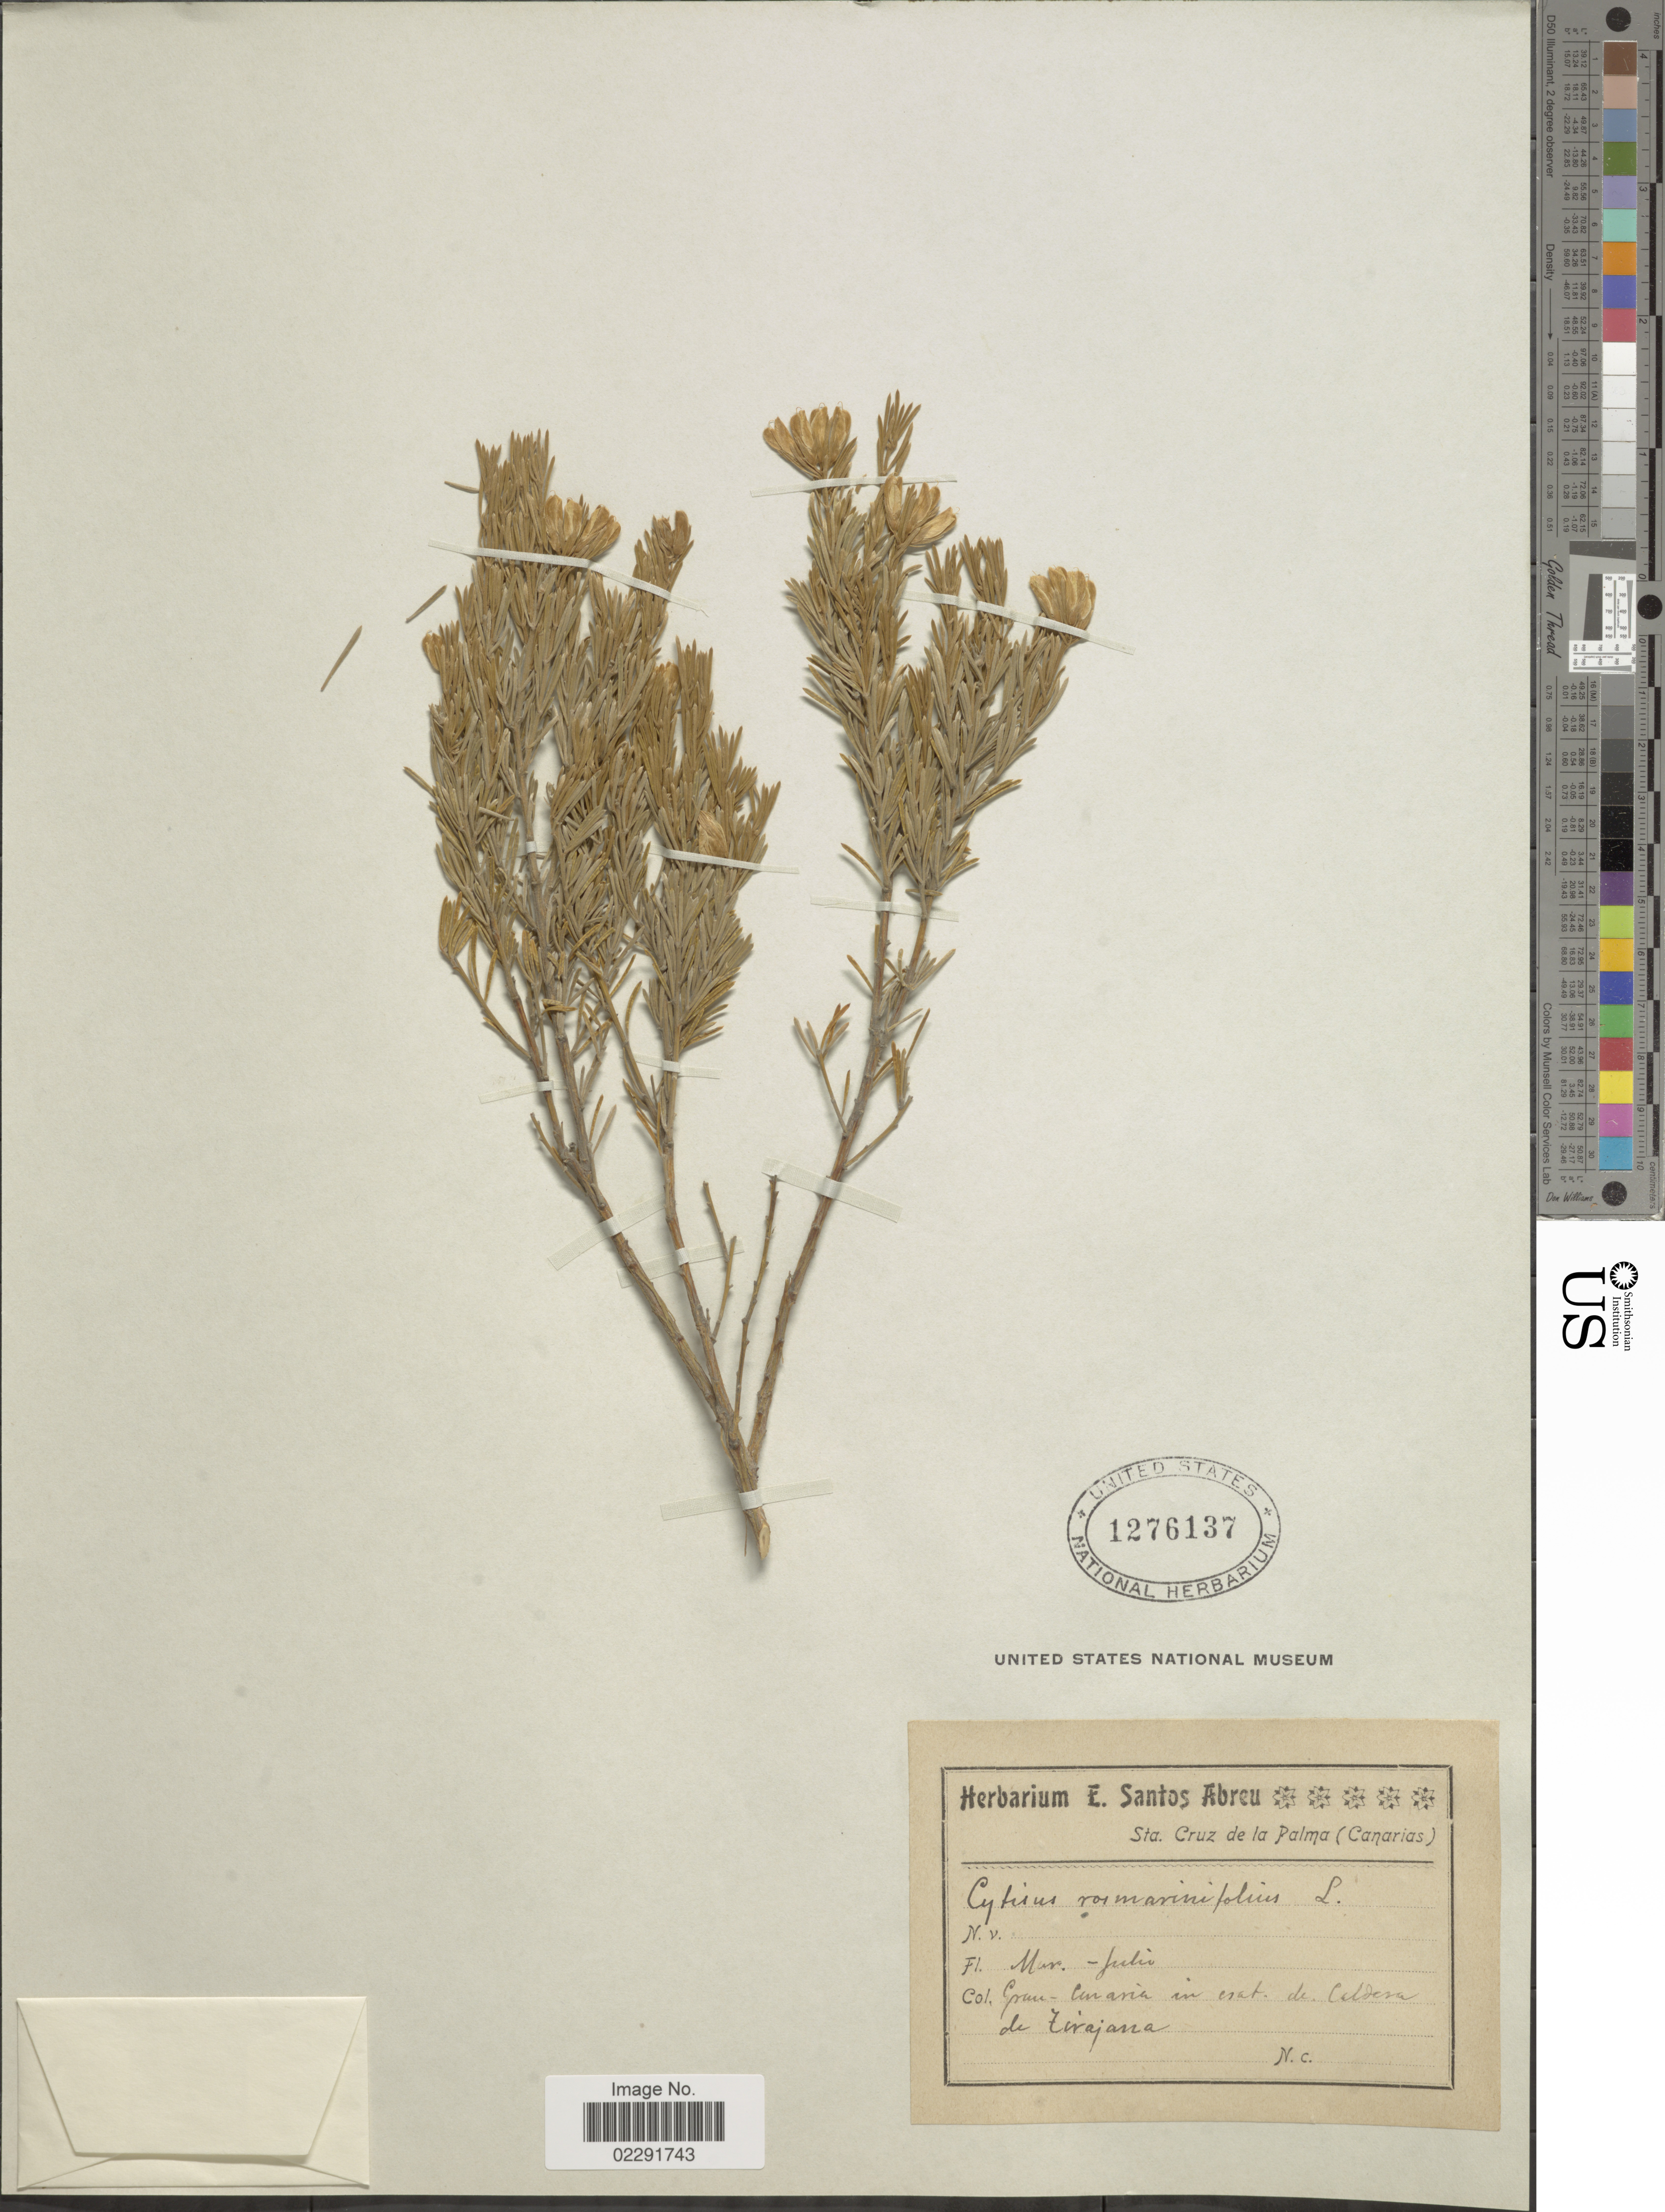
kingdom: Plantae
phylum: Tracheophyta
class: Magnoliopsida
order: Fabales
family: Fabaceae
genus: Cytisus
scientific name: Cytisus rosmarinifolius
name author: Masf.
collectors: ex herb. E. Santos Abrue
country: Spain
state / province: Canarias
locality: Gran-Canaria, Caldera de Tirajana.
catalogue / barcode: US 1276137